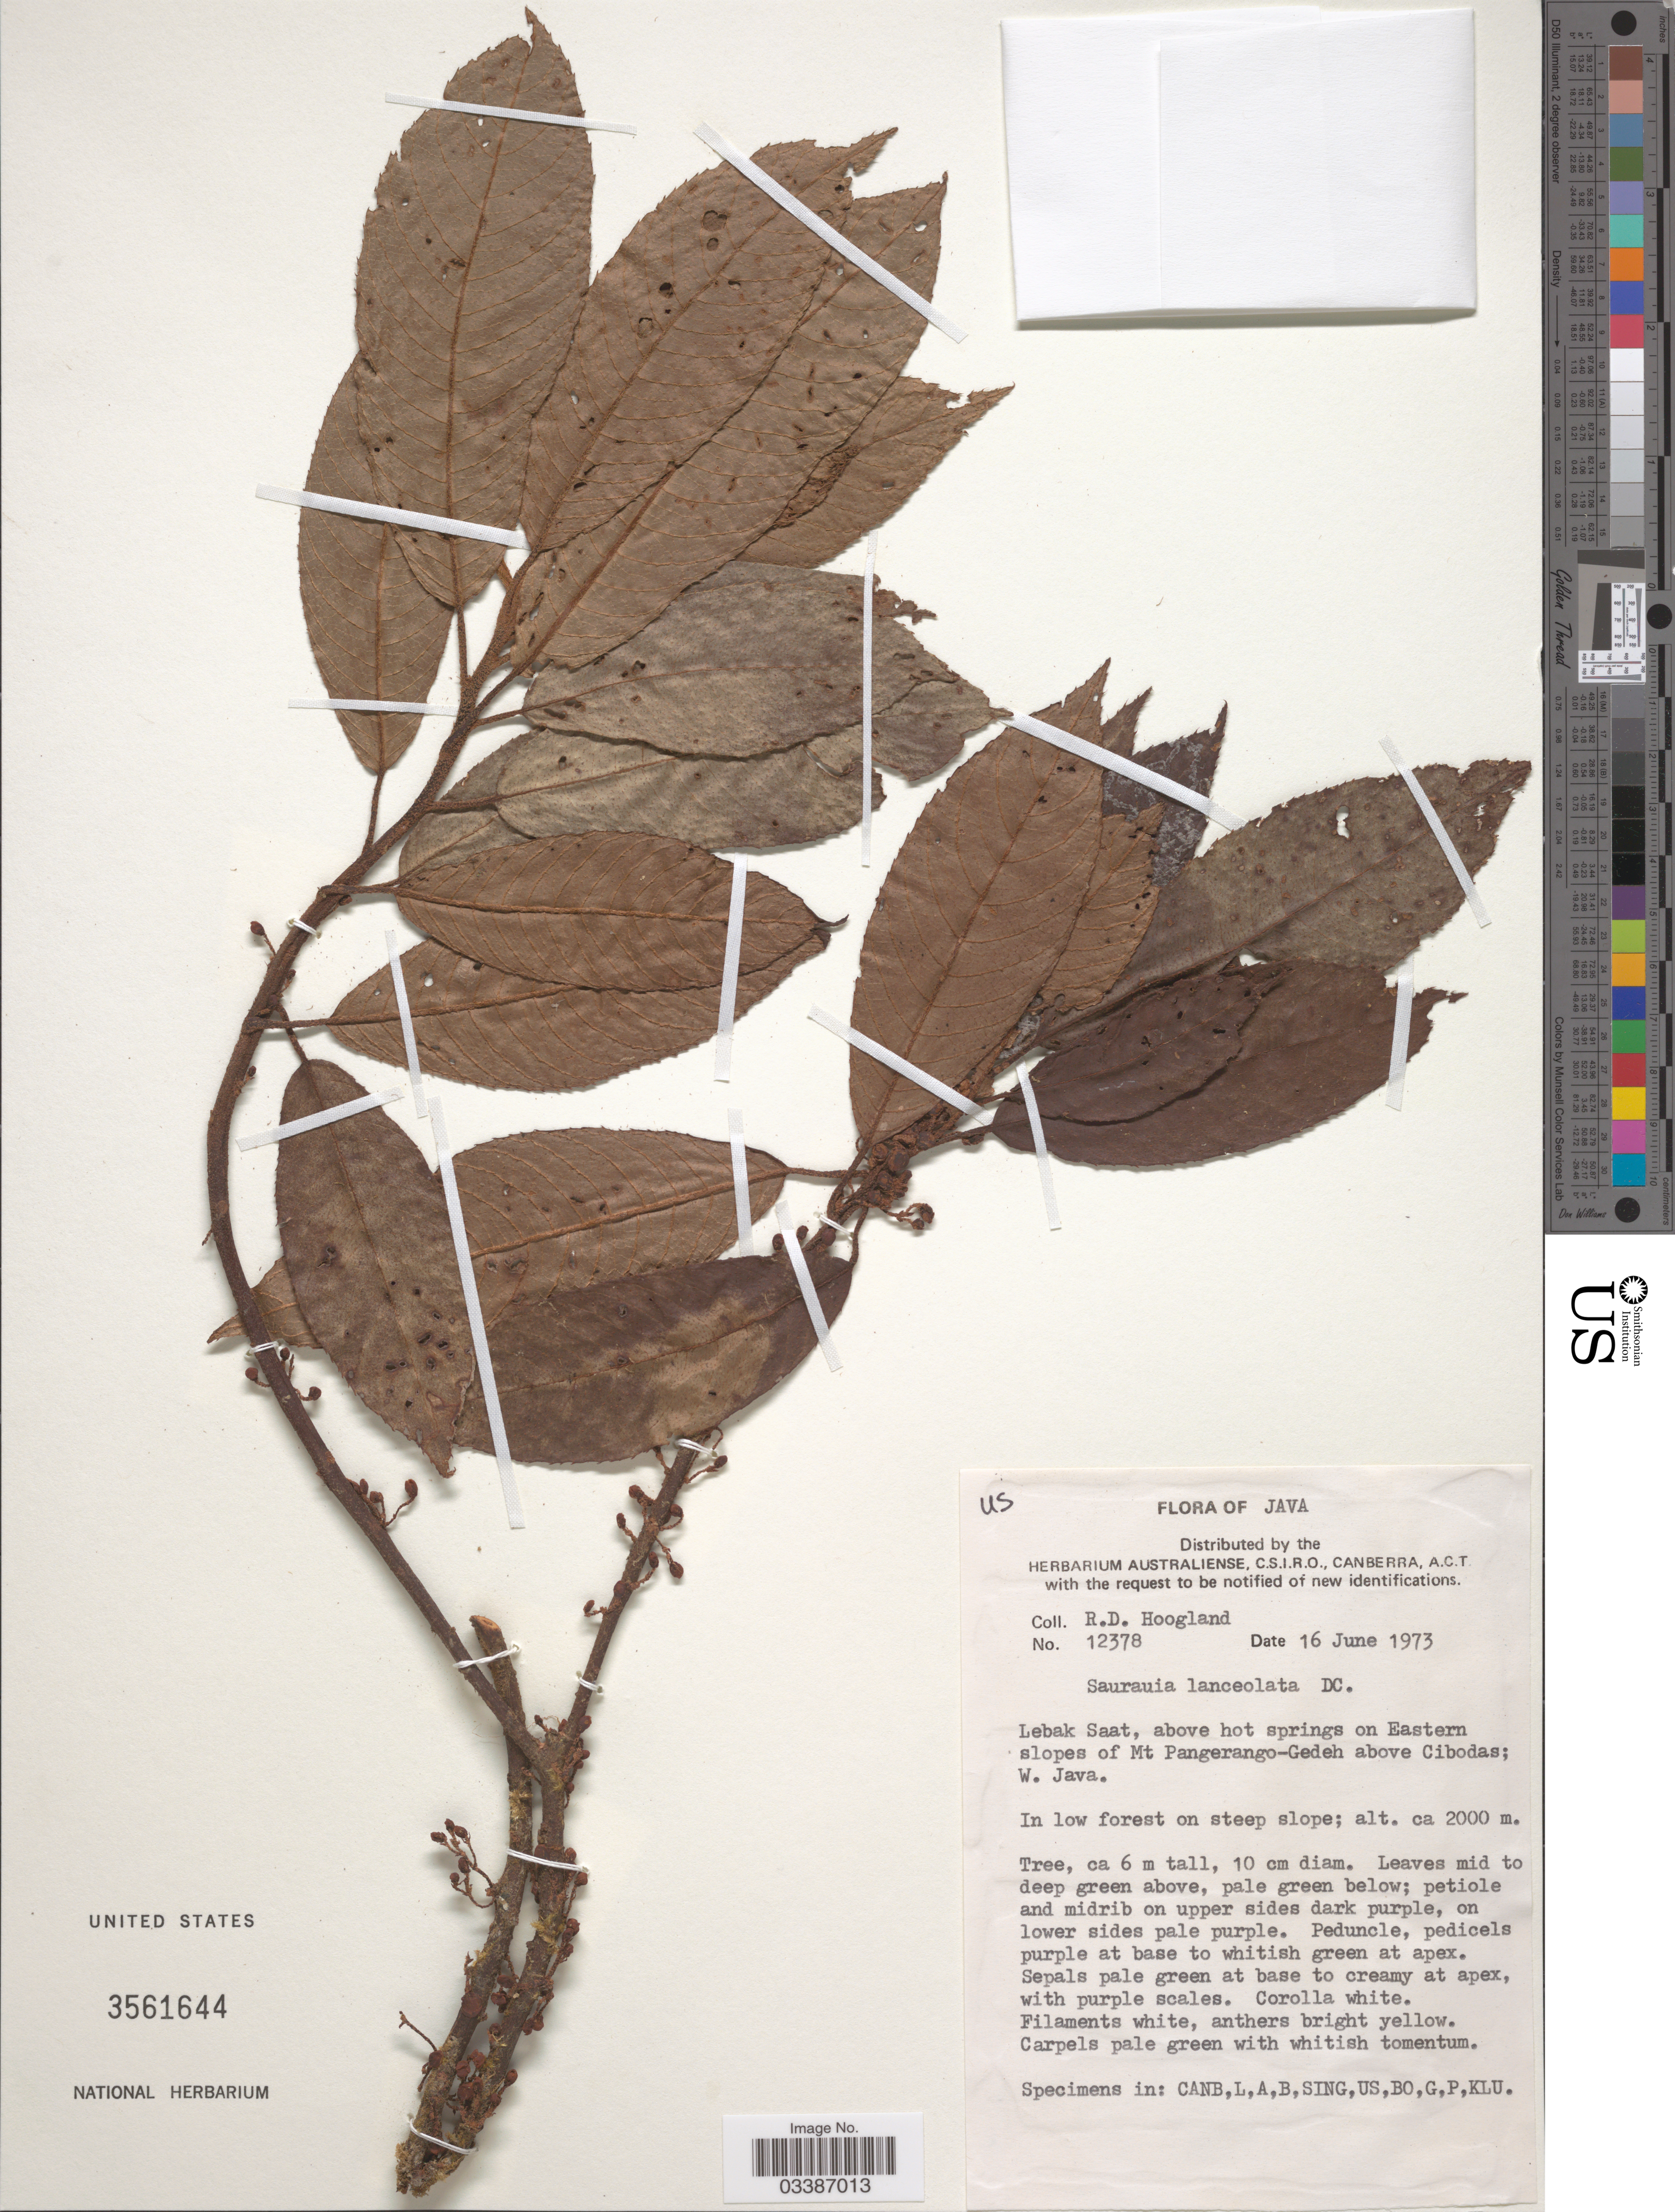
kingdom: Plantae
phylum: Tracheophyta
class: Magnoliopsida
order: Ericales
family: Actinidiaceae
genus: Saurauia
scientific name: Saurauia biserrata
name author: (Ruiz & Pav.) Spreng.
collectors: R. D. Hoogland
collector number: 12378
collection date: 1973-06-16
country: Indonesia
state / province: Java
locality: Lebak Staat, above hot springs on Eastern slopes of Mt Pangerango-Gedeh above Cibodas; W. Java.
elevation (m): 2000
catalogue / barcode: US 3561644